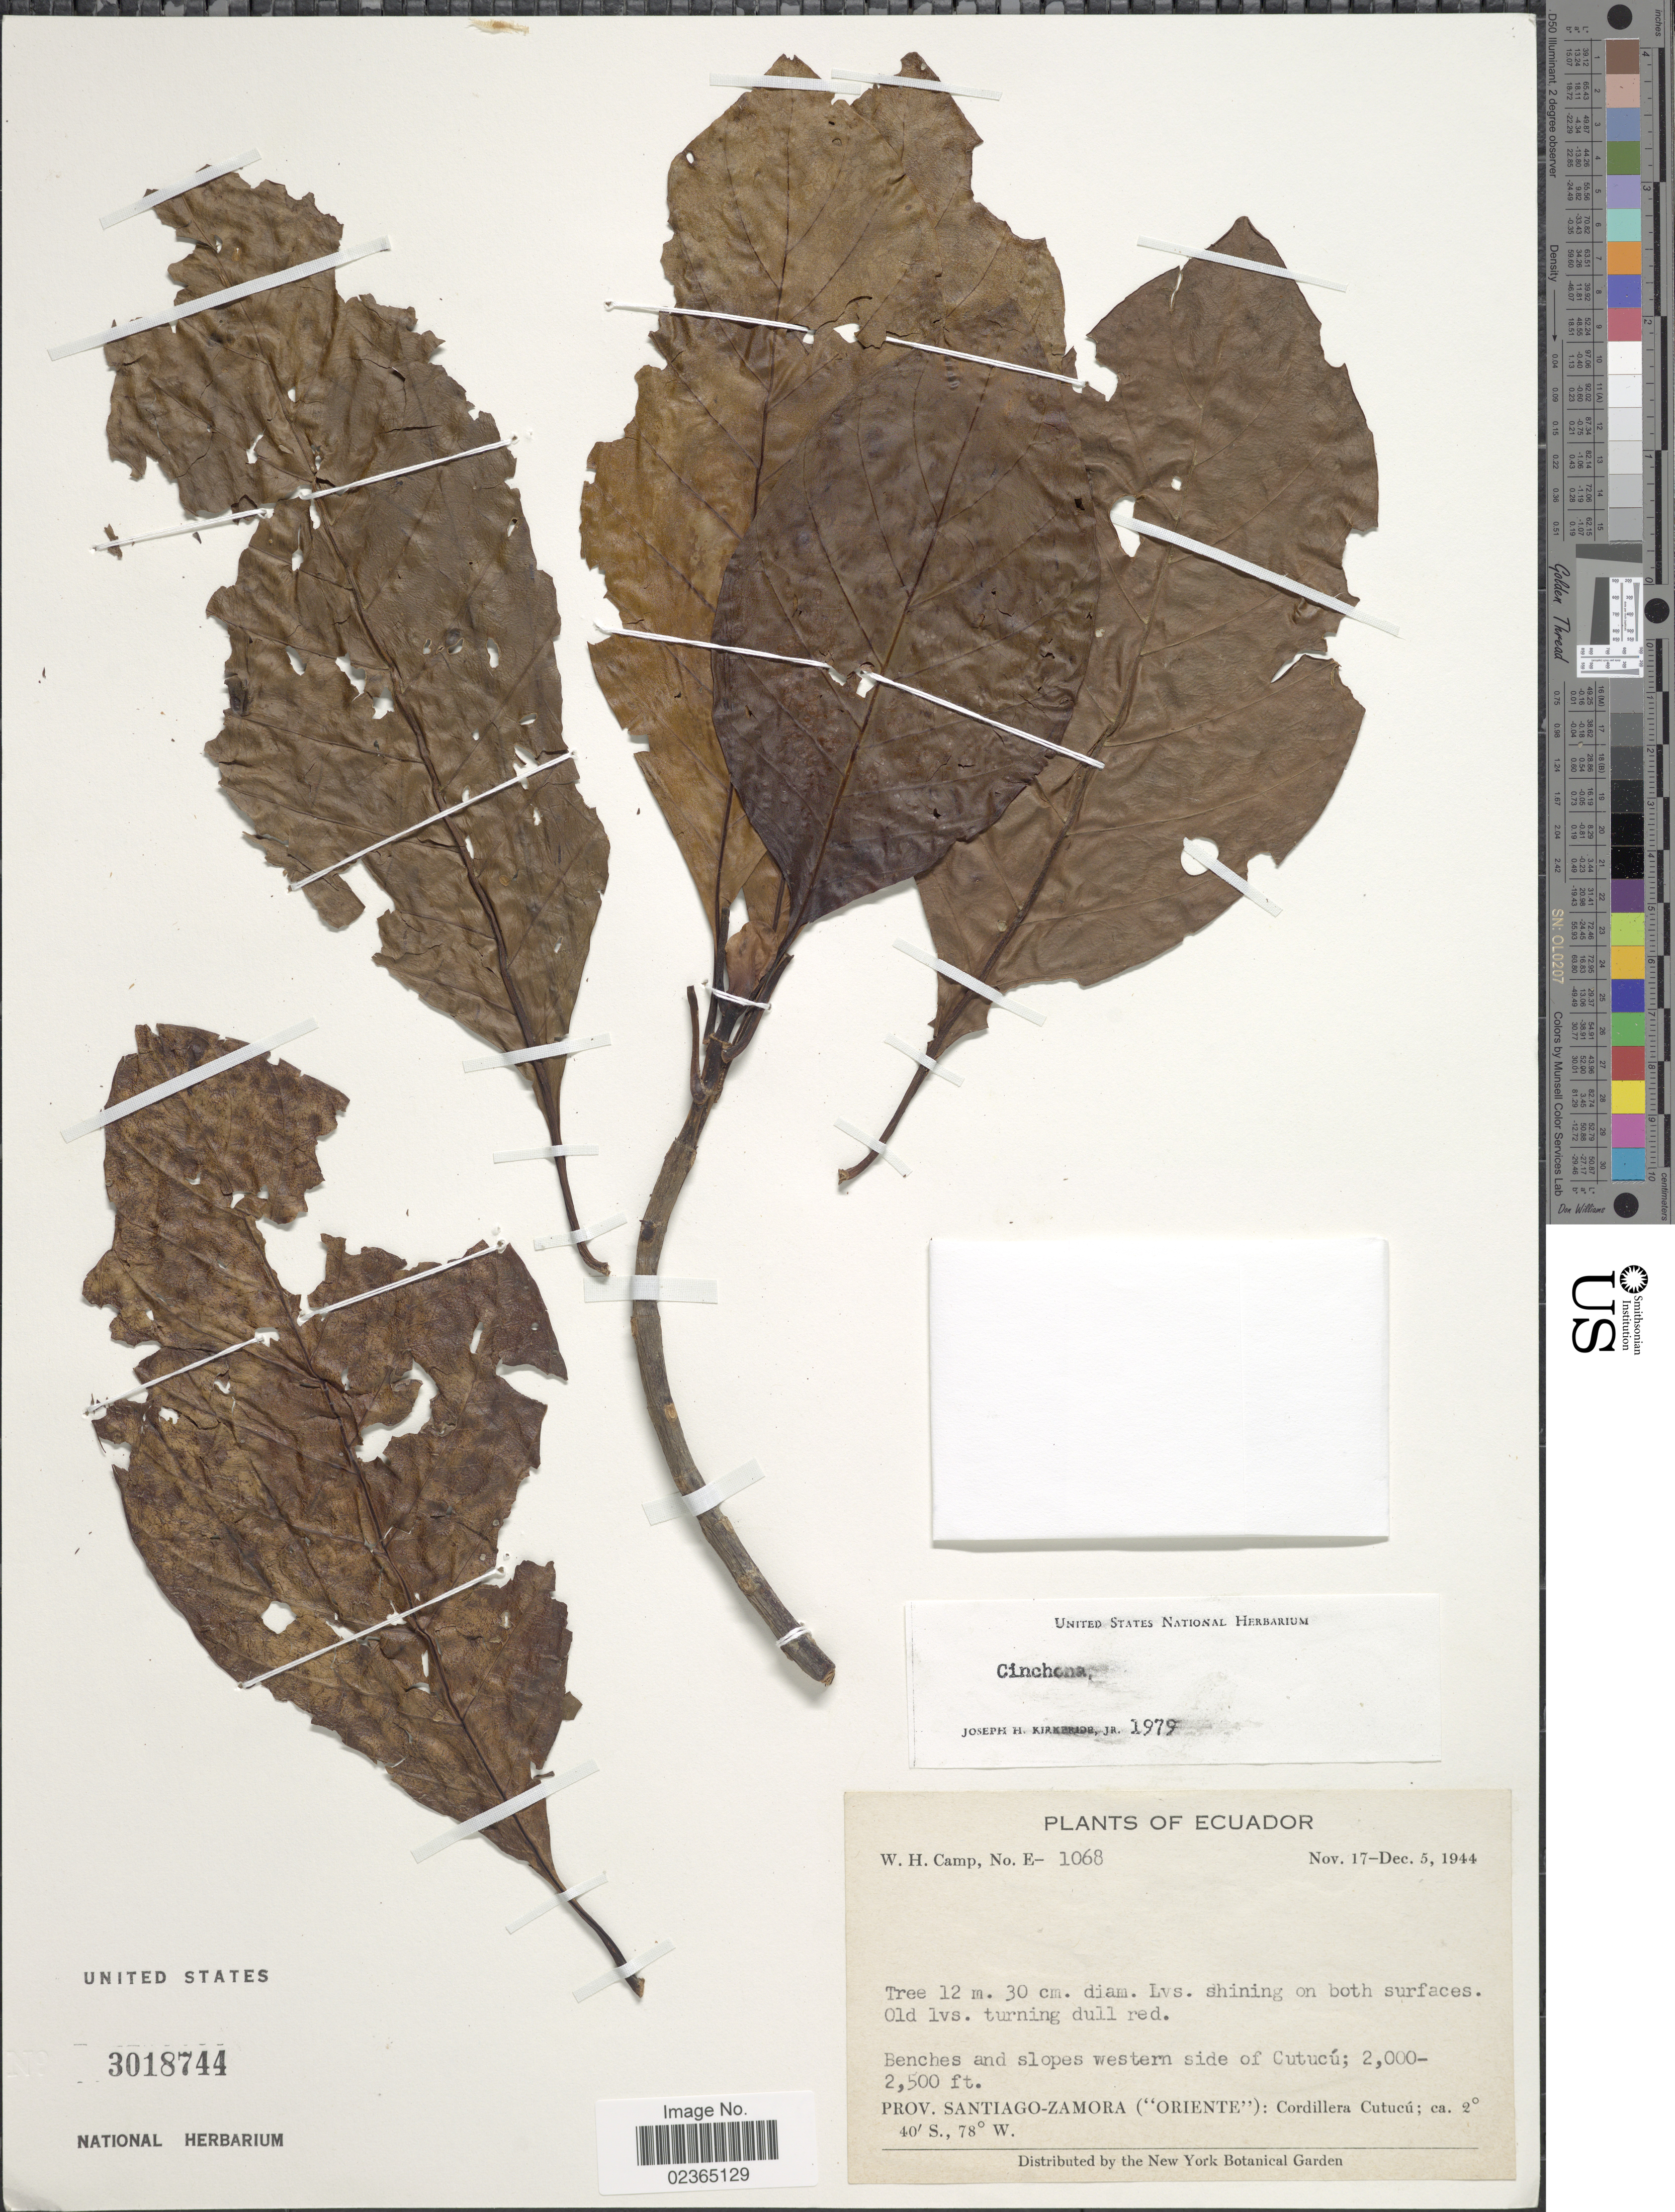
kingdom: Plantae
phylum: Tracheophyta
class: Magnoliopsida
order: Gentianales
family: Rubiaceae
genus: Cinchona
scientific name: Cinchona sp.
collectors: W. H. Camp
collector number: E1068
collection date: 1944-11-17/1944-12-05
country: Ecuador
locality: Benches and slopes western side of Cutucu; Prov. Santiago-Zamora ("Oriente"): Cordillera Cutucu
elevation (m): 610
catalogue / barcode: US 3018744